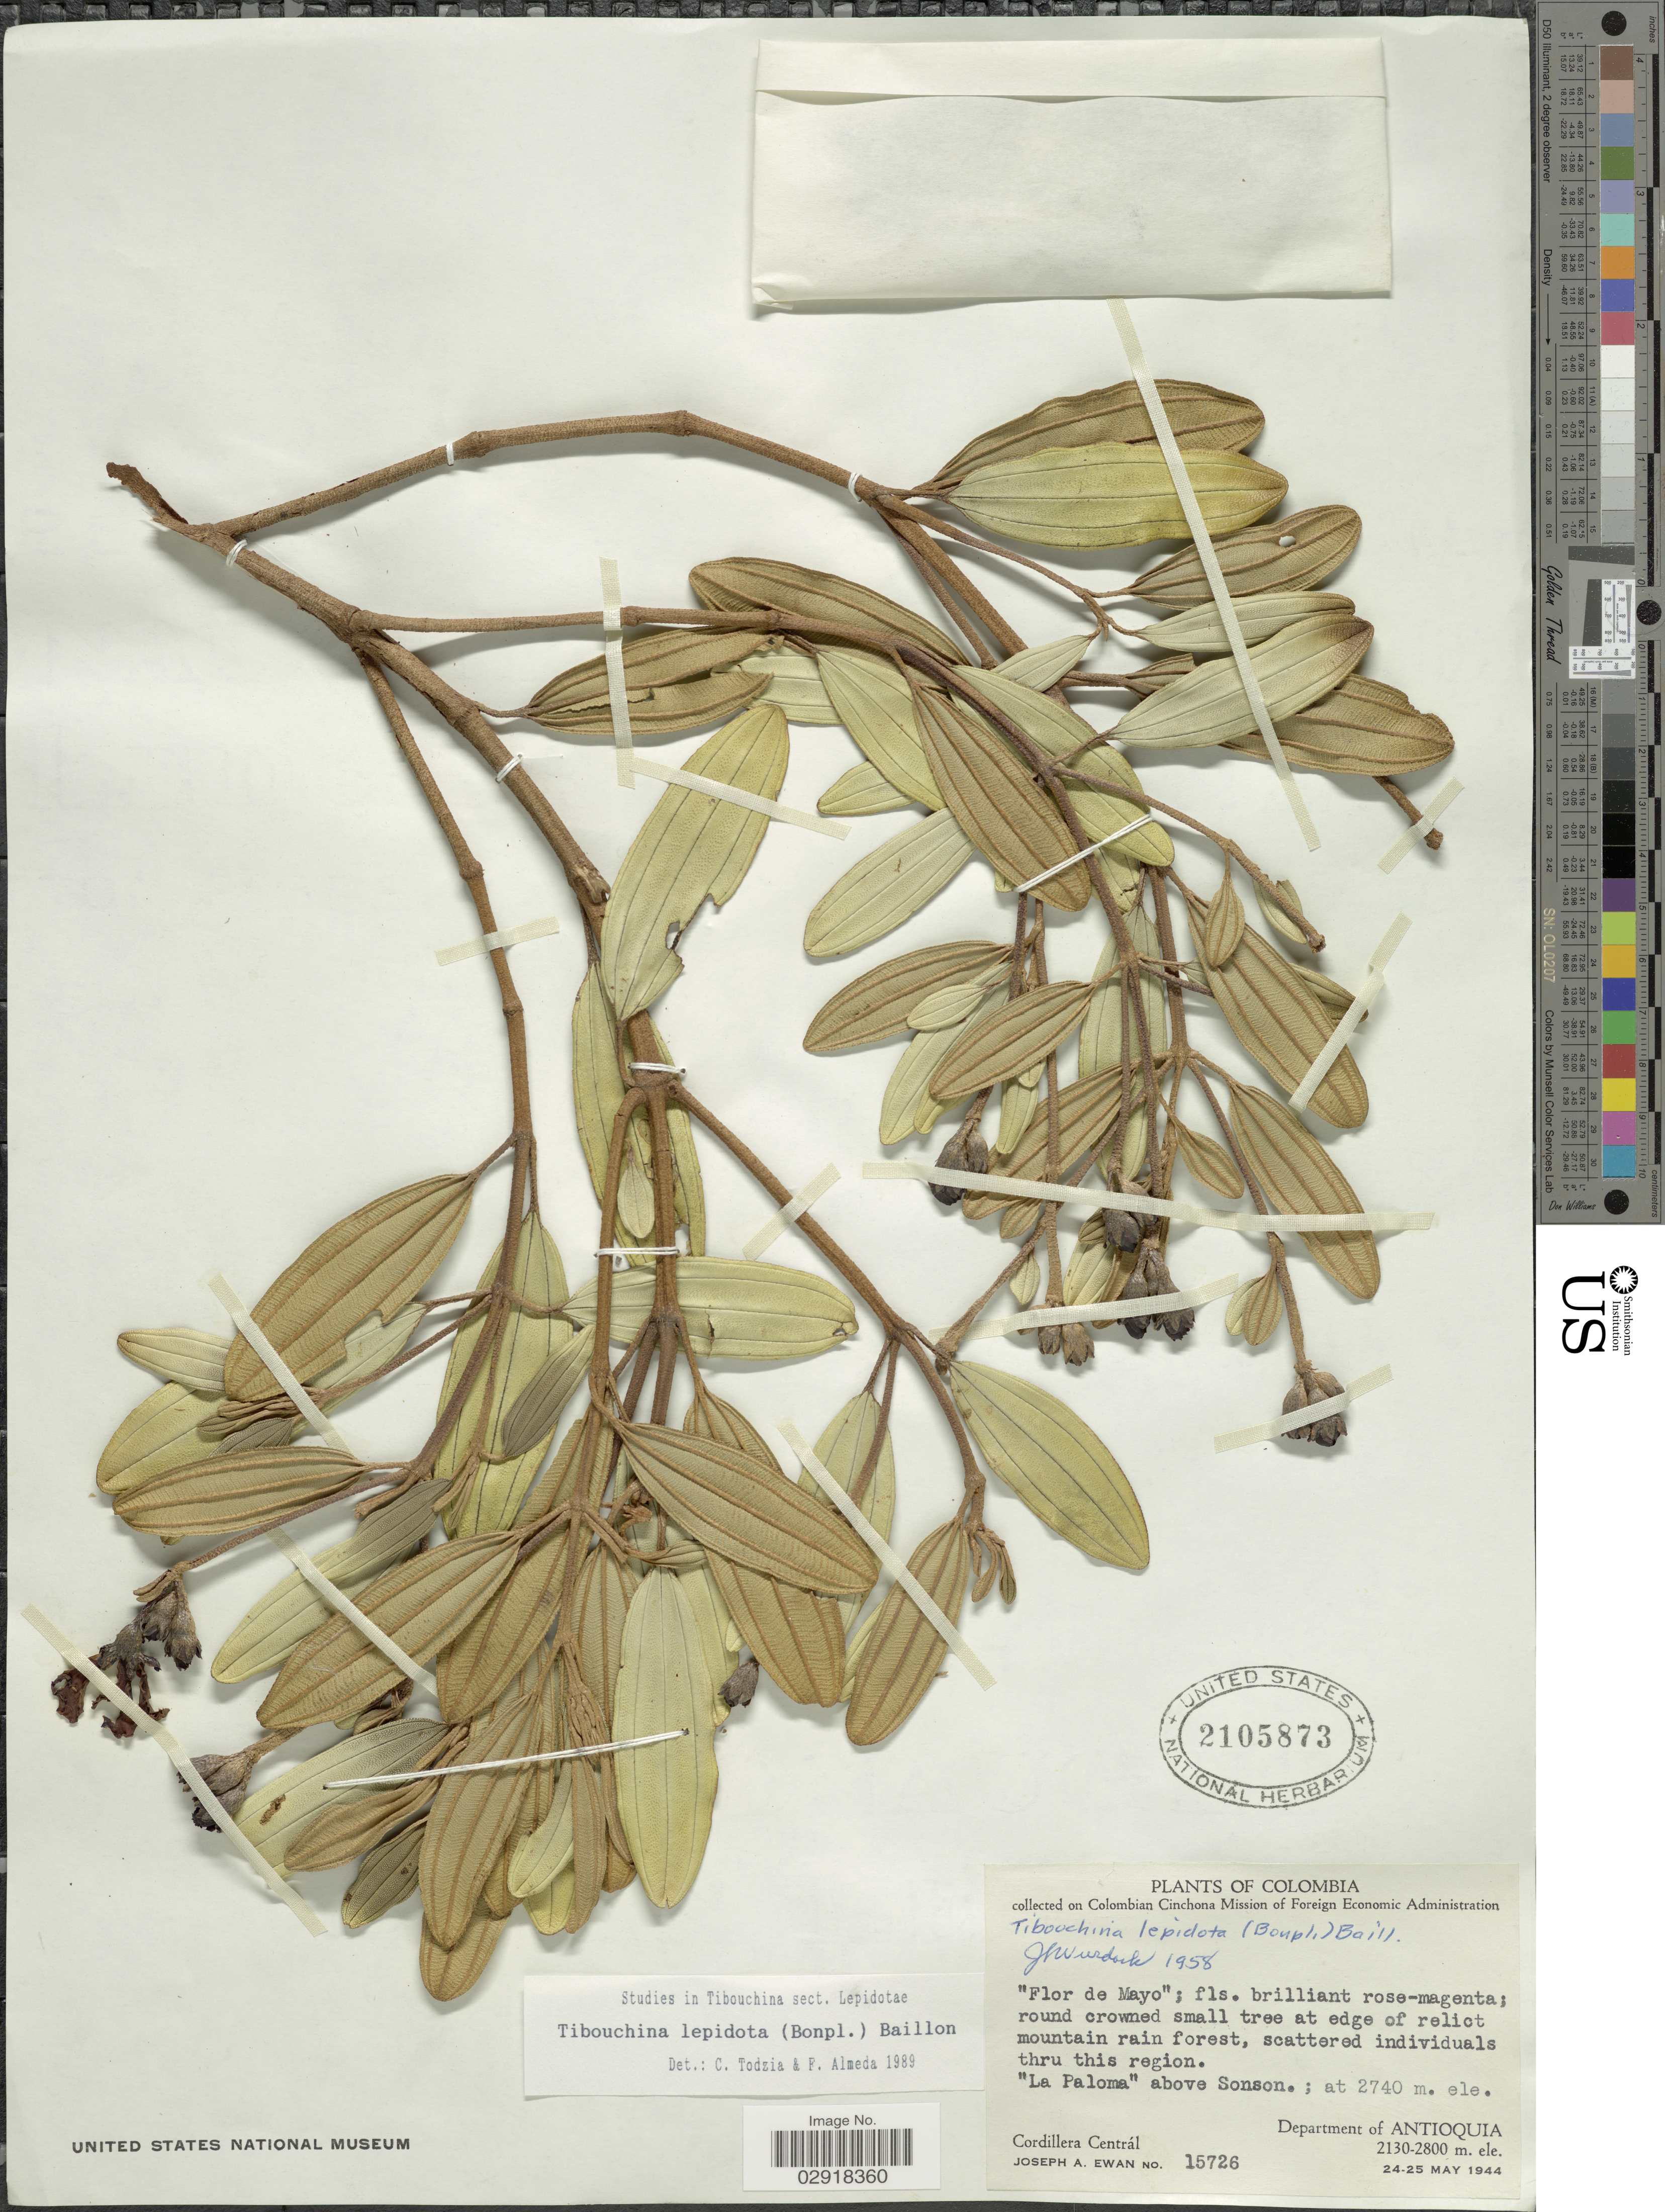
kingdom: Plantae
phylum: Tracheophyta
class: Magnoliopsida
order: Myrtales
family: Melastomataceae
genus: Andesanthus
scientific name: Andesanthus lepidotus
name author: (Humb. & Bonpl.) P.J.F. Guim. & Michelang.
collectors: J. A. Ewan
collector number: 15726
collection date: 1944-05-24/1944-05-25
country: Colombia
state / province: Antioquia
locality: La Paloma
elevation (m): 2740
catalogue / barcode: US 2105873